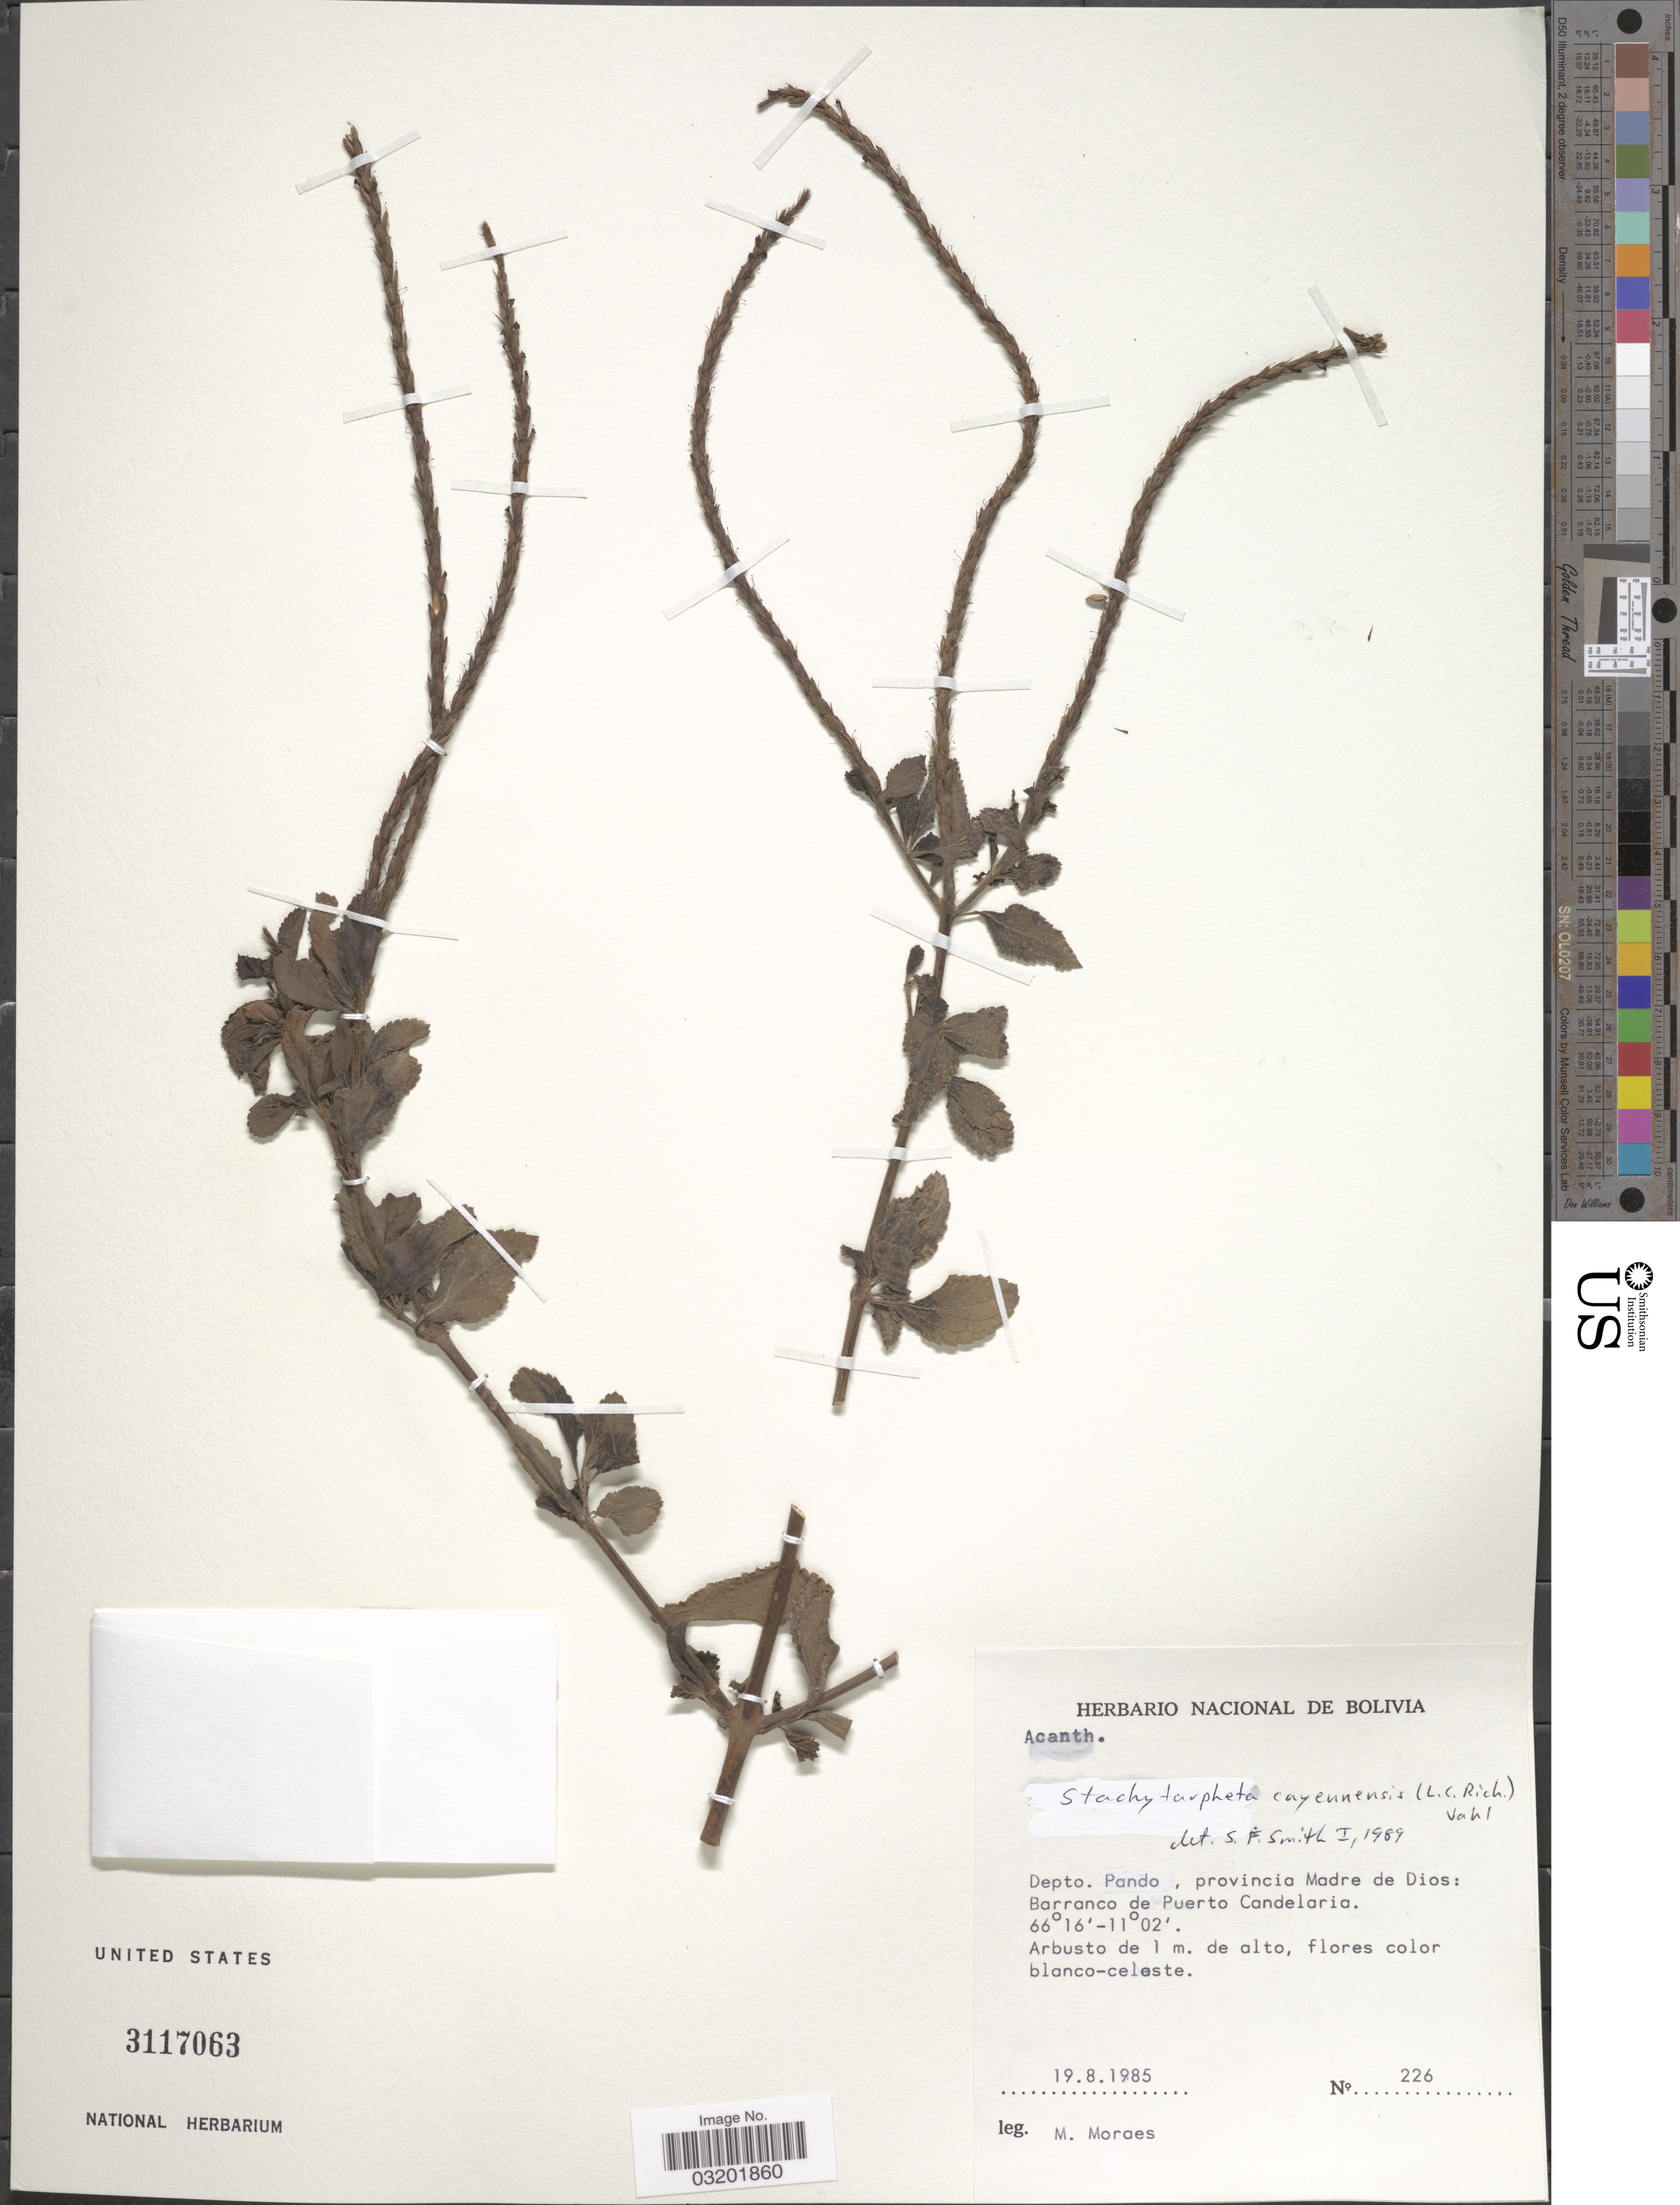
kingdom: Plantae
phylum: Tracheophyta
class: Magnoliopsida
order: Lamiales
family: Verbenaceae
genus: Stachytarpheta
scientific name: Stachytarpheta cayennensis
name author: (Rich.) Vahl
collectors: M. Moraes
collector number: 226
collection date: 1985-08-19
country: Bolivia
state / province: Pando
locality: Depto. Pando, provincia Madre de Dios: Barranco de Puerto Candelaria.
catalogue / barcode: US 3117063